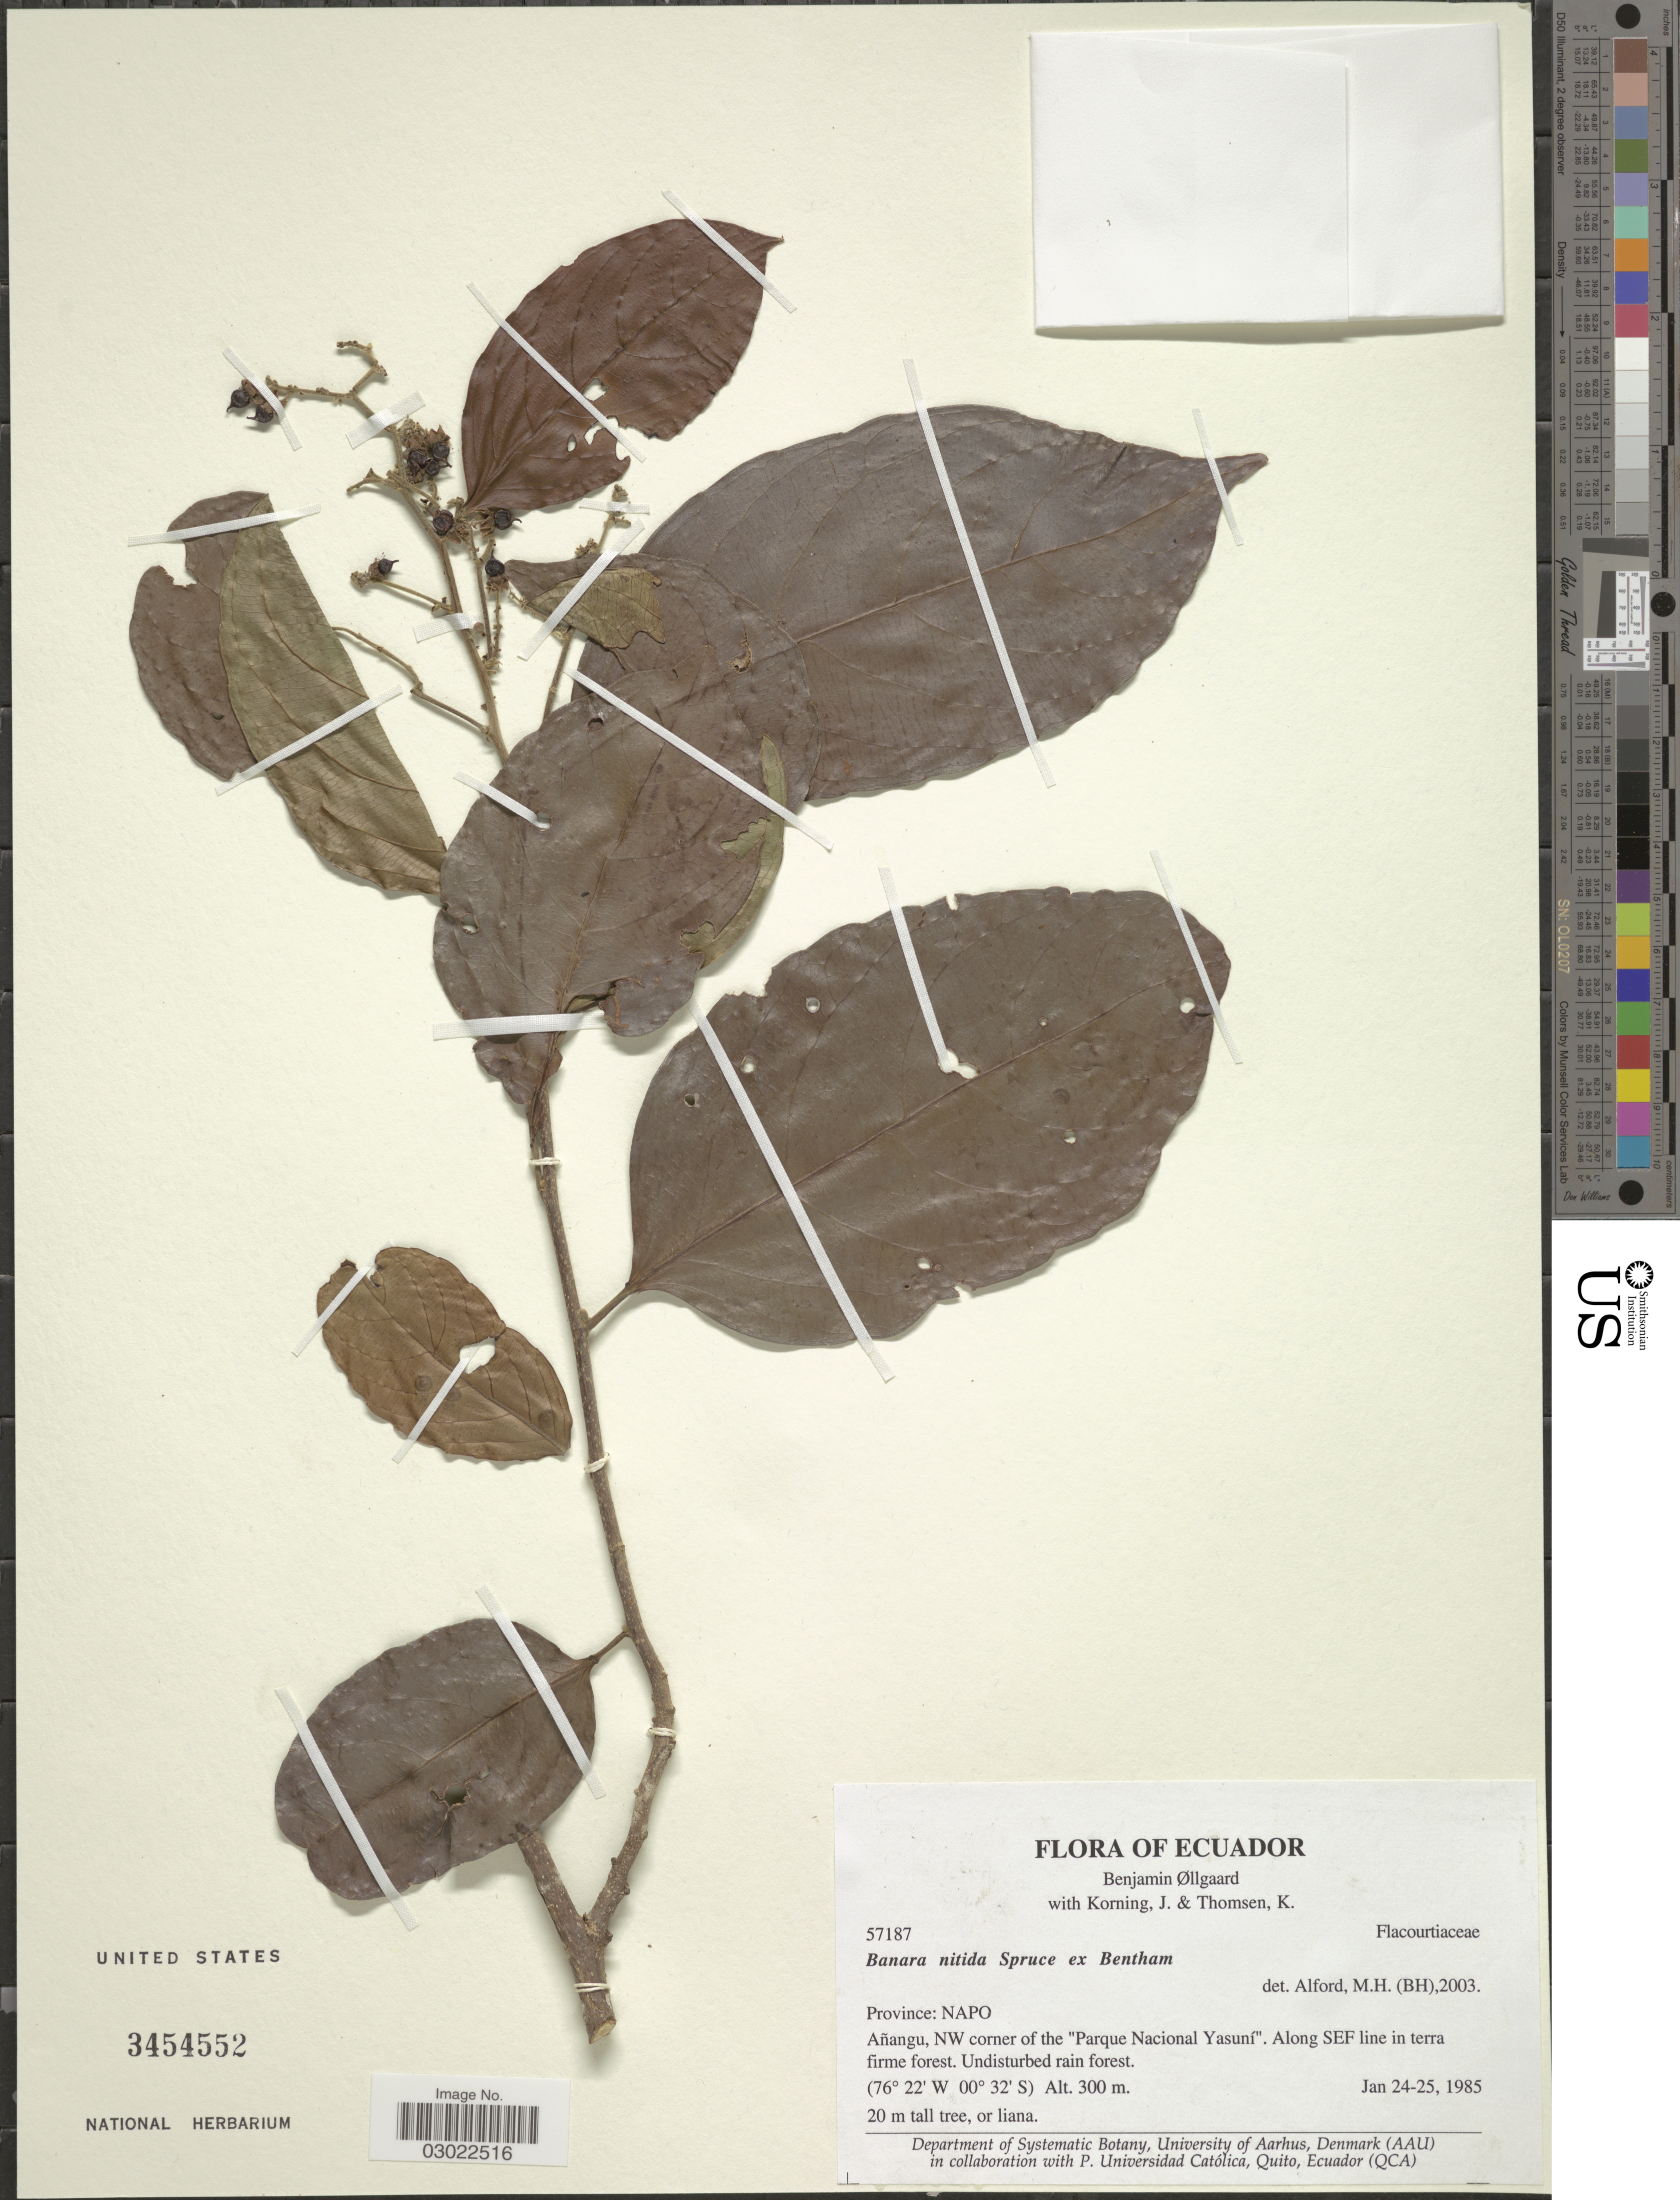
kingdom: Plantae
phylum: Tracheophyta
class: Magnoliopsida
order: Malpighiales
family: Salicaceae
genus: Banara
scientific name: Banara nitida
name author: Spruce ex Benth.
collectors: B. Øllgaard, J. Korning & K. Thomsen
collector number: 57187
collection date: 1985-01-24/1985-01-25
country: Ecuador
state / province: Napo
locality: Añangu NW corner of the 'Parque Nacional Yasuni'. Along SEF line in terra firme forest.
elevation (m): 300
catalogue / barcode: US 3454552